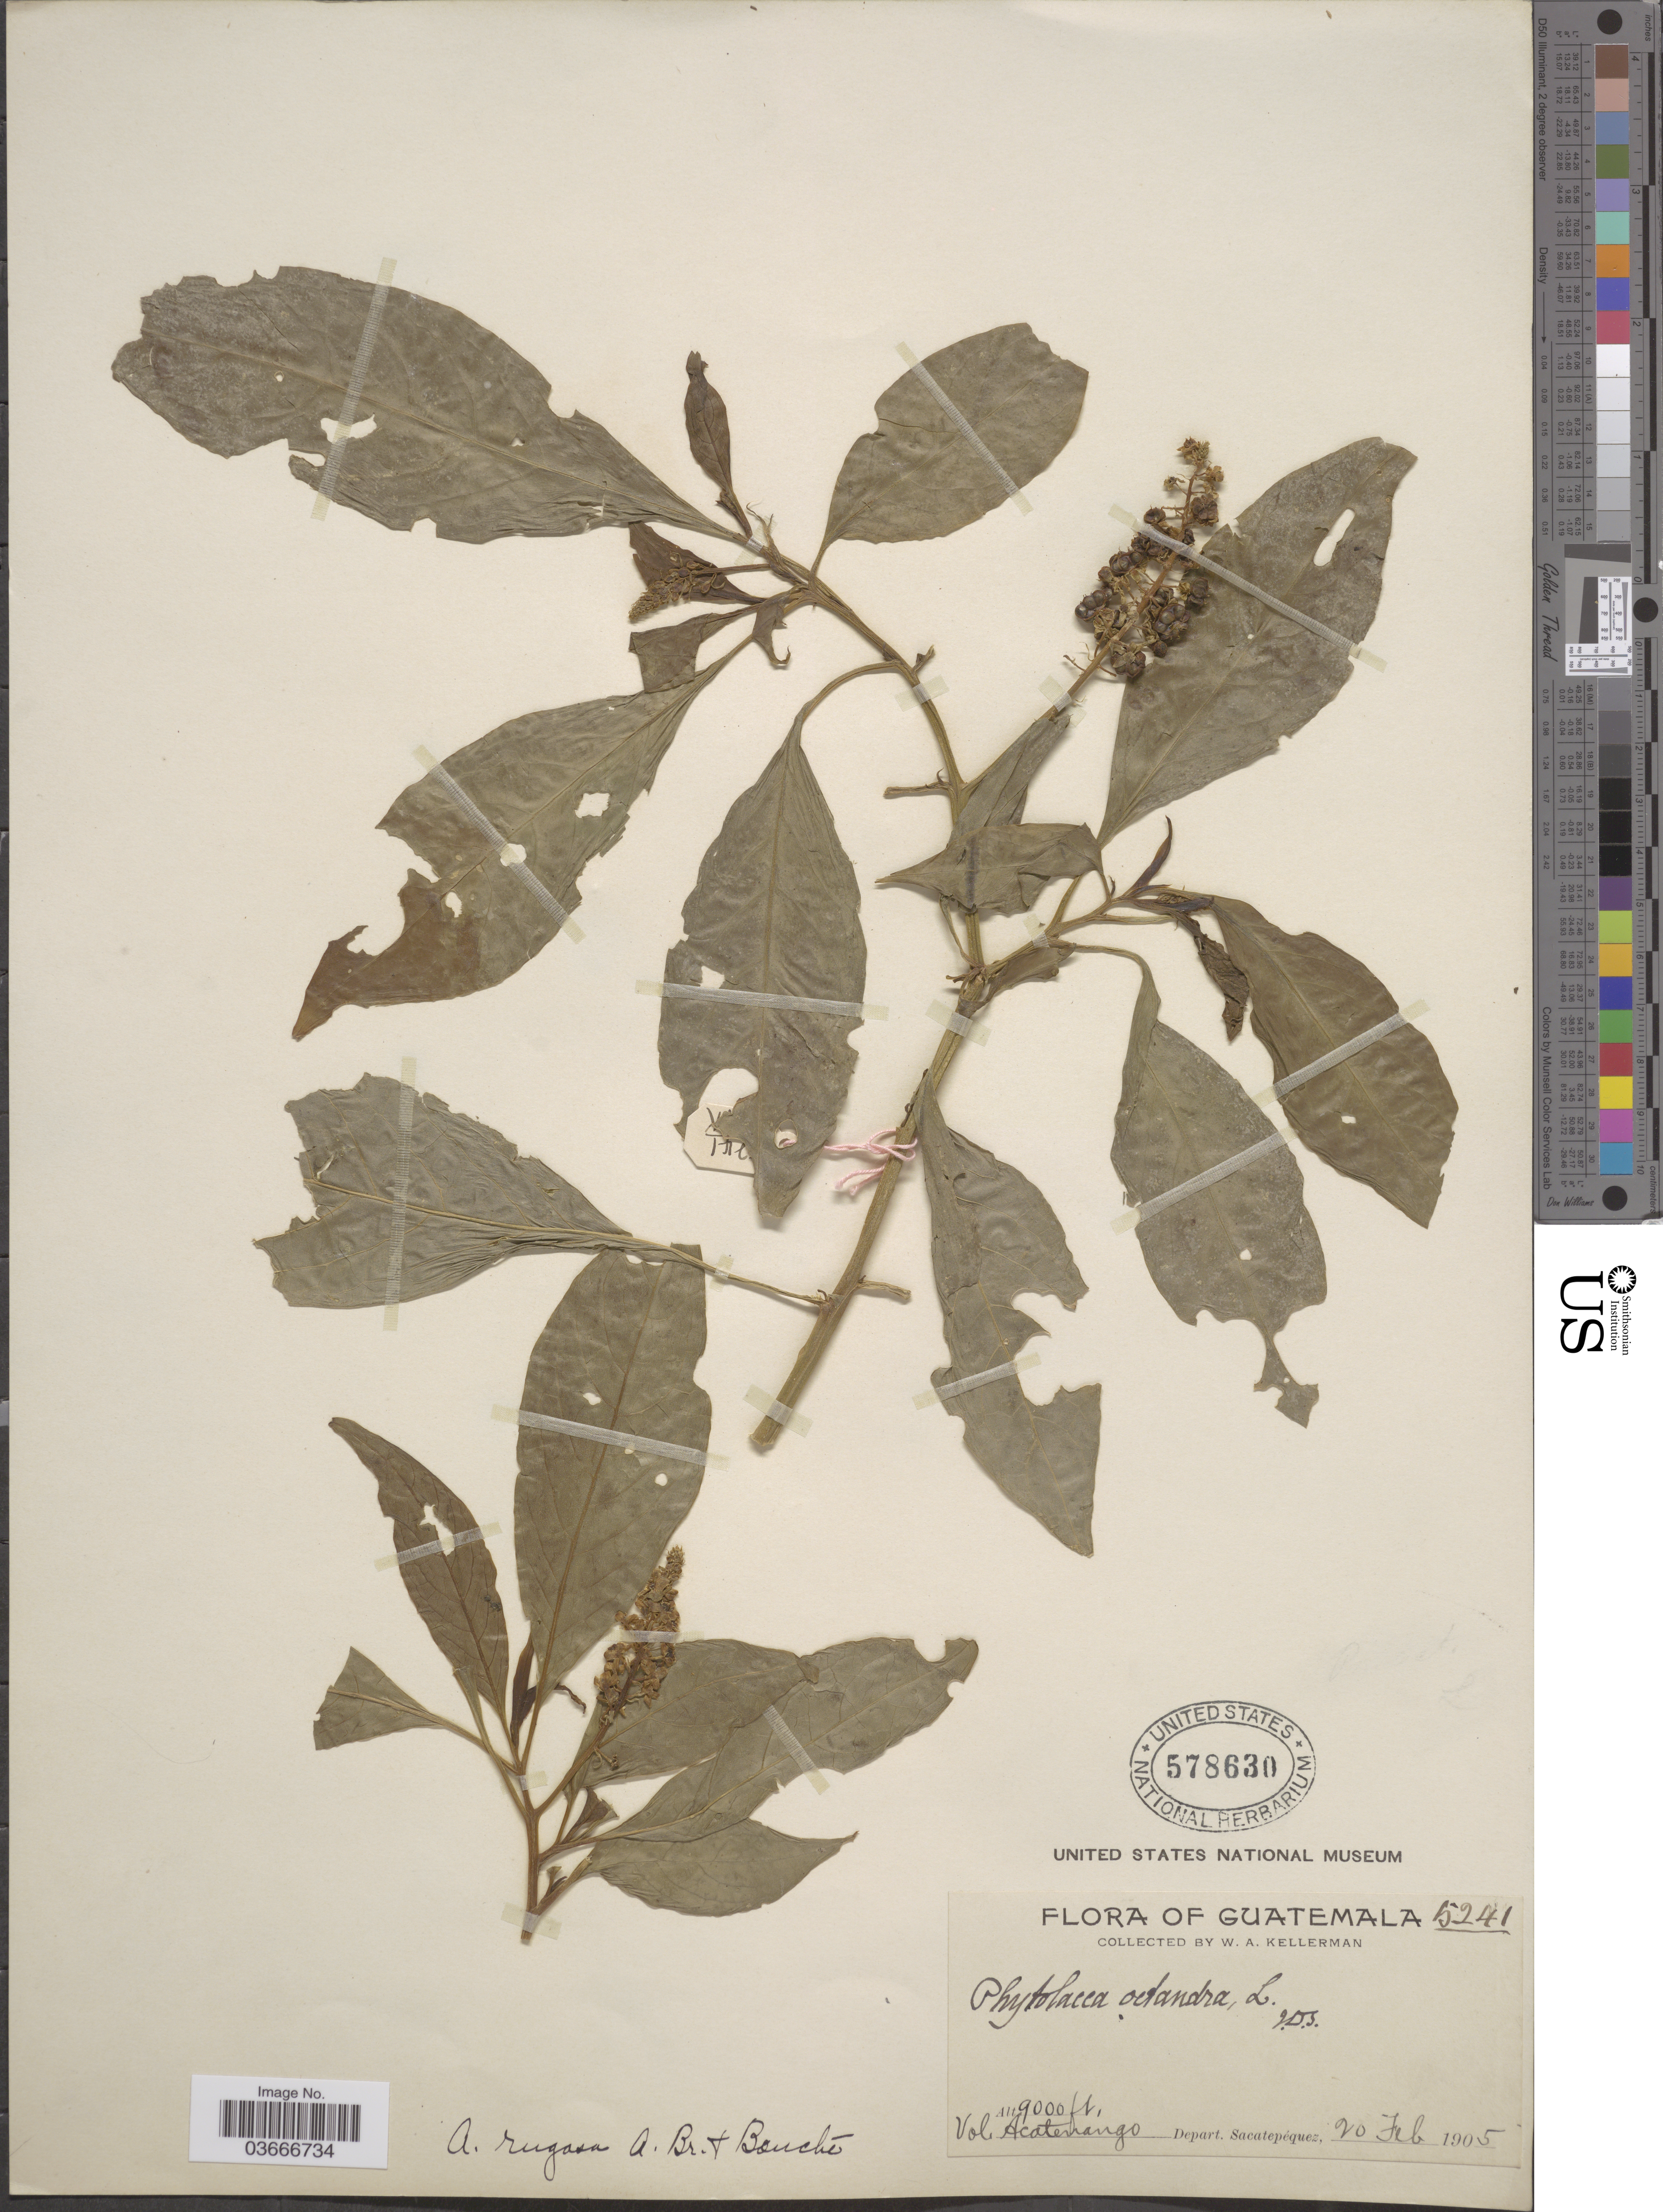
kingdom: Plantae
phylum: Tracheophyta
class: Magnoliopsida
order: Caryophyllales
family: Phytolaccaceae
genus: Phytolacca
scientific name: Phytolacca rugosa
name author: A. Braun & C.D. Bouché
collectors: W. Kellerman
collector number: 5241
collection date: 1905-02-20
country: Guatemala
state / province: Sacatepéquez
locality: Vol. Acatenango. Depart. Sacatepéquez.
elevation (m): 2743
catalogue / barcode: US 578630